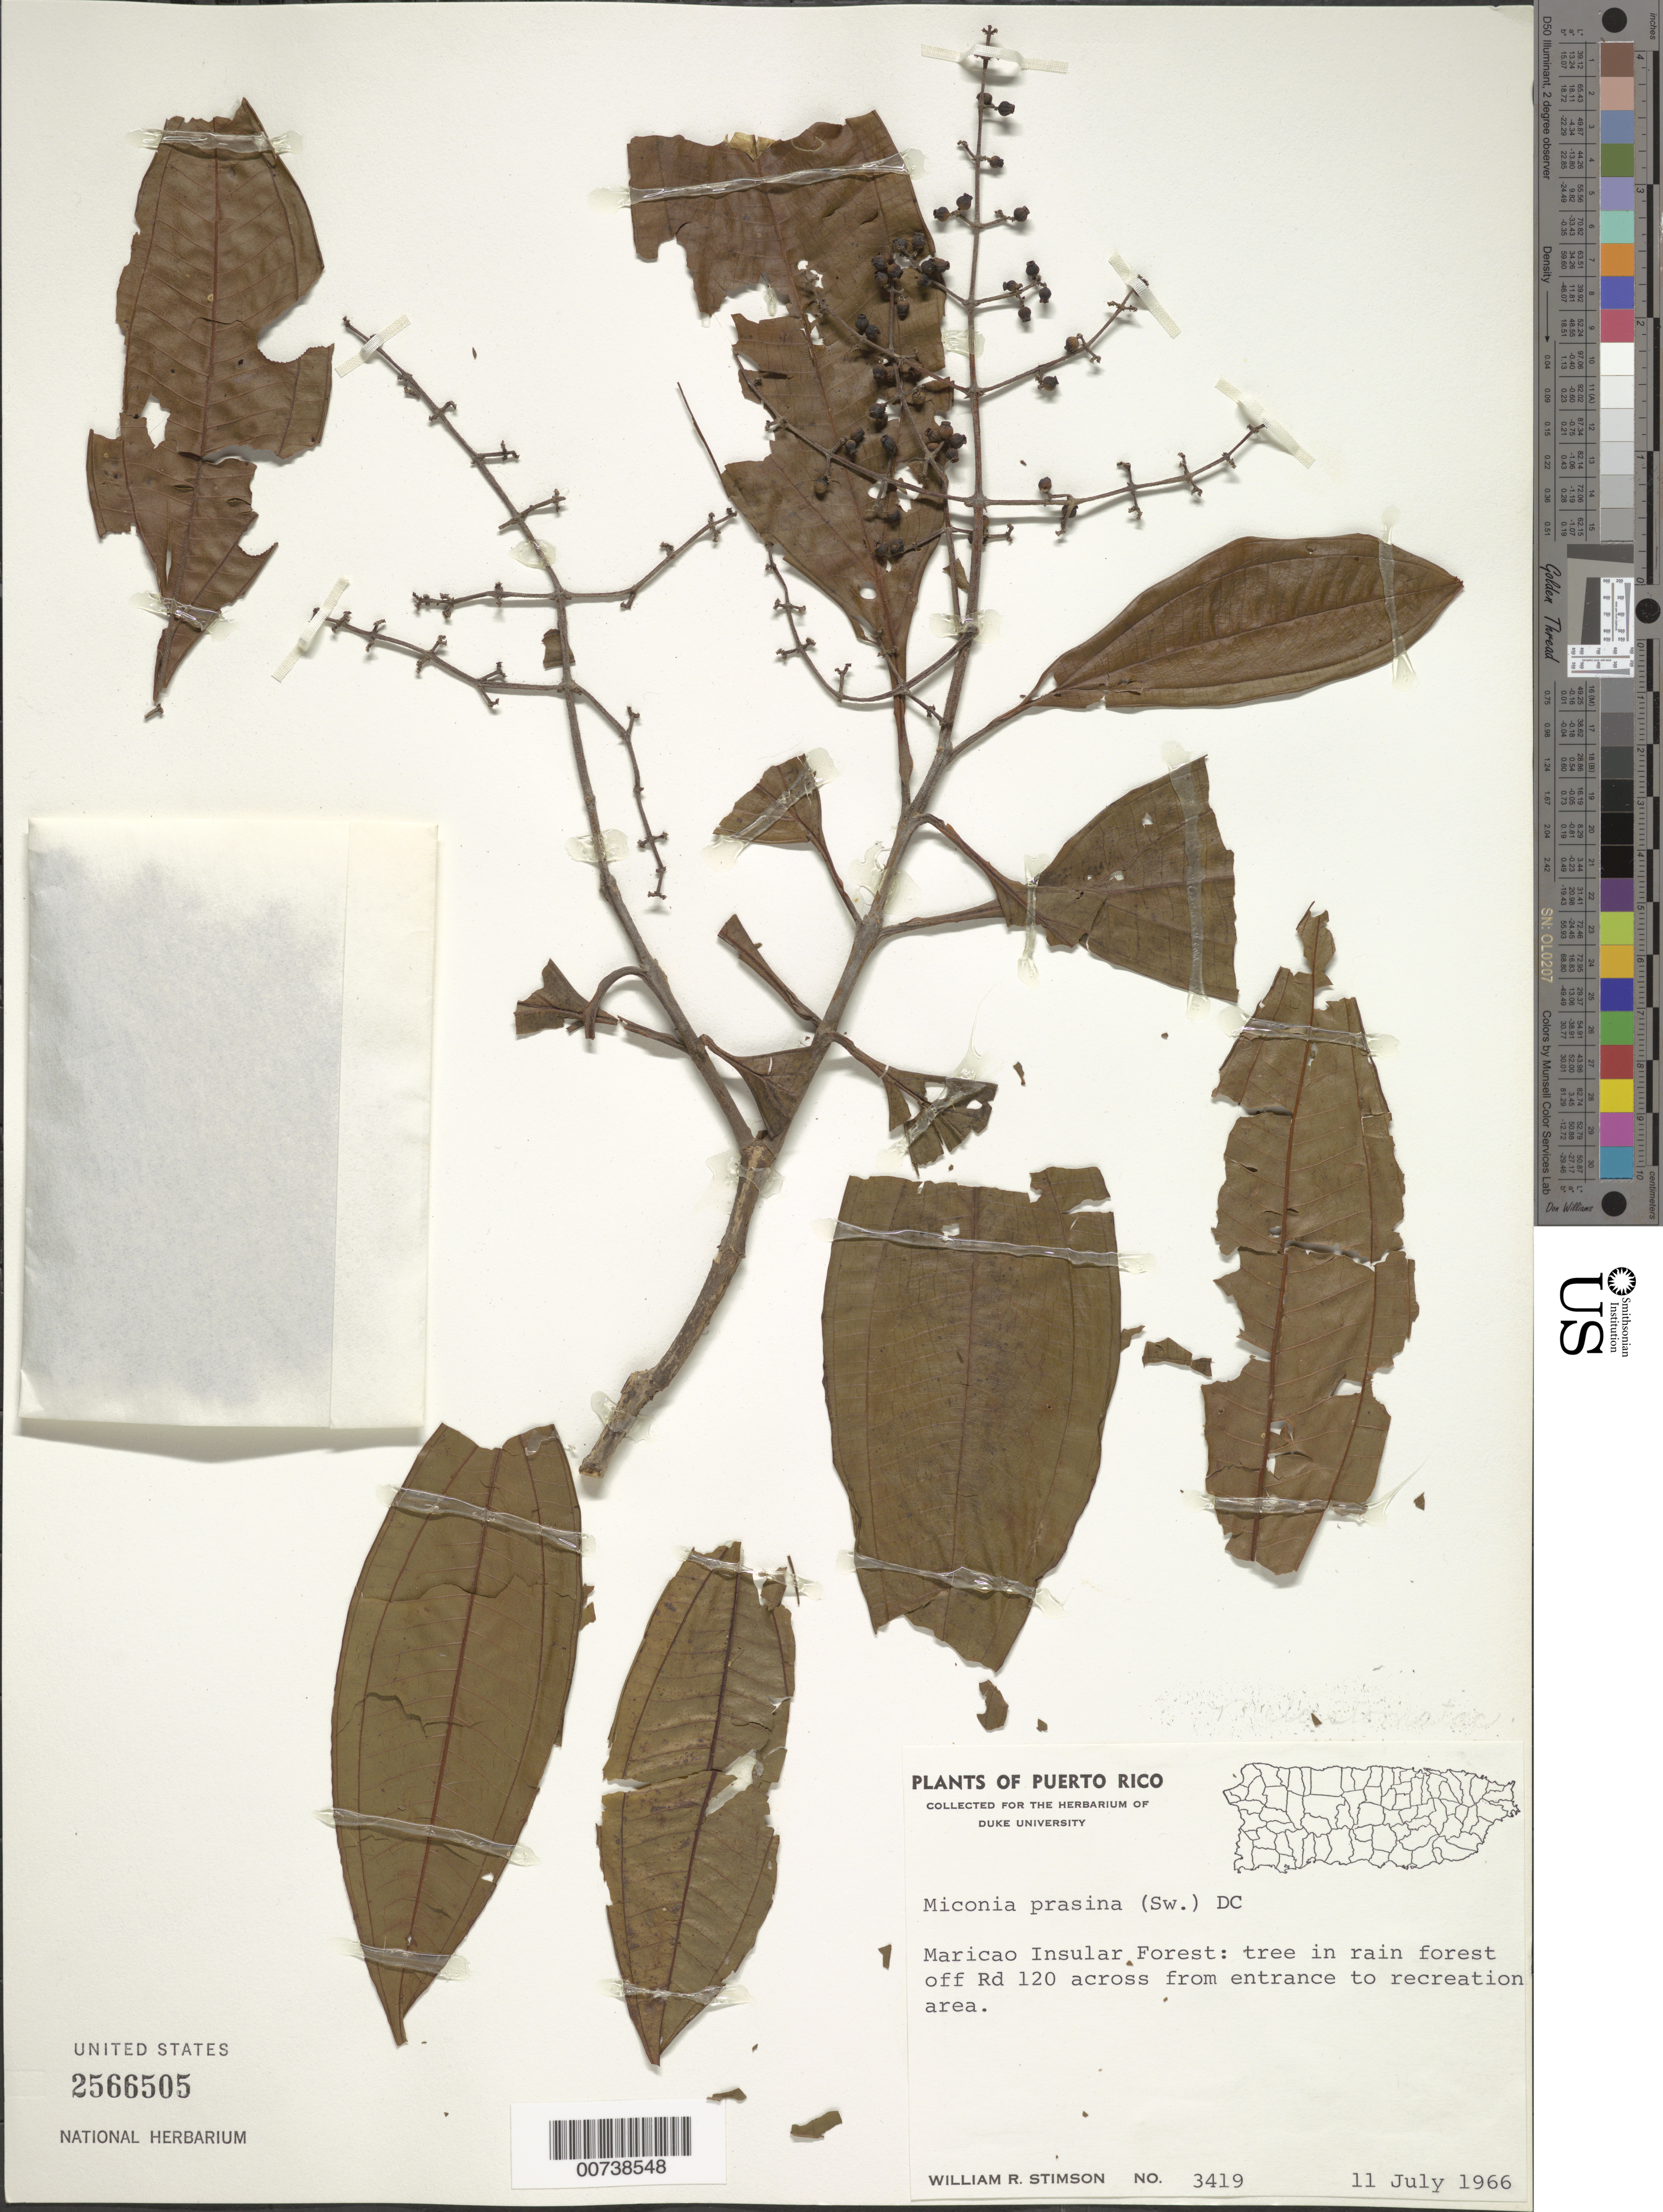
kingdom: Plantae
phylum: Tracheophyta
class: Magnoliopsida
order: Myrtales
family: Melastomataceae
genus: Miconia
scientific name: Miconia prasina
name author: (Sw.) DC.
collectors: W. R. Stimson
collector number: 3419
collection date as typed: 11 Jul 1966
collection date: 1966-07-11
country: Puerto Rico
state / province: Maricao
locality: Maricao Insular Forest: off road 120 across from entrance to Recreation Area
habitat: In rain forest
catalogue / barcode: US 2566505